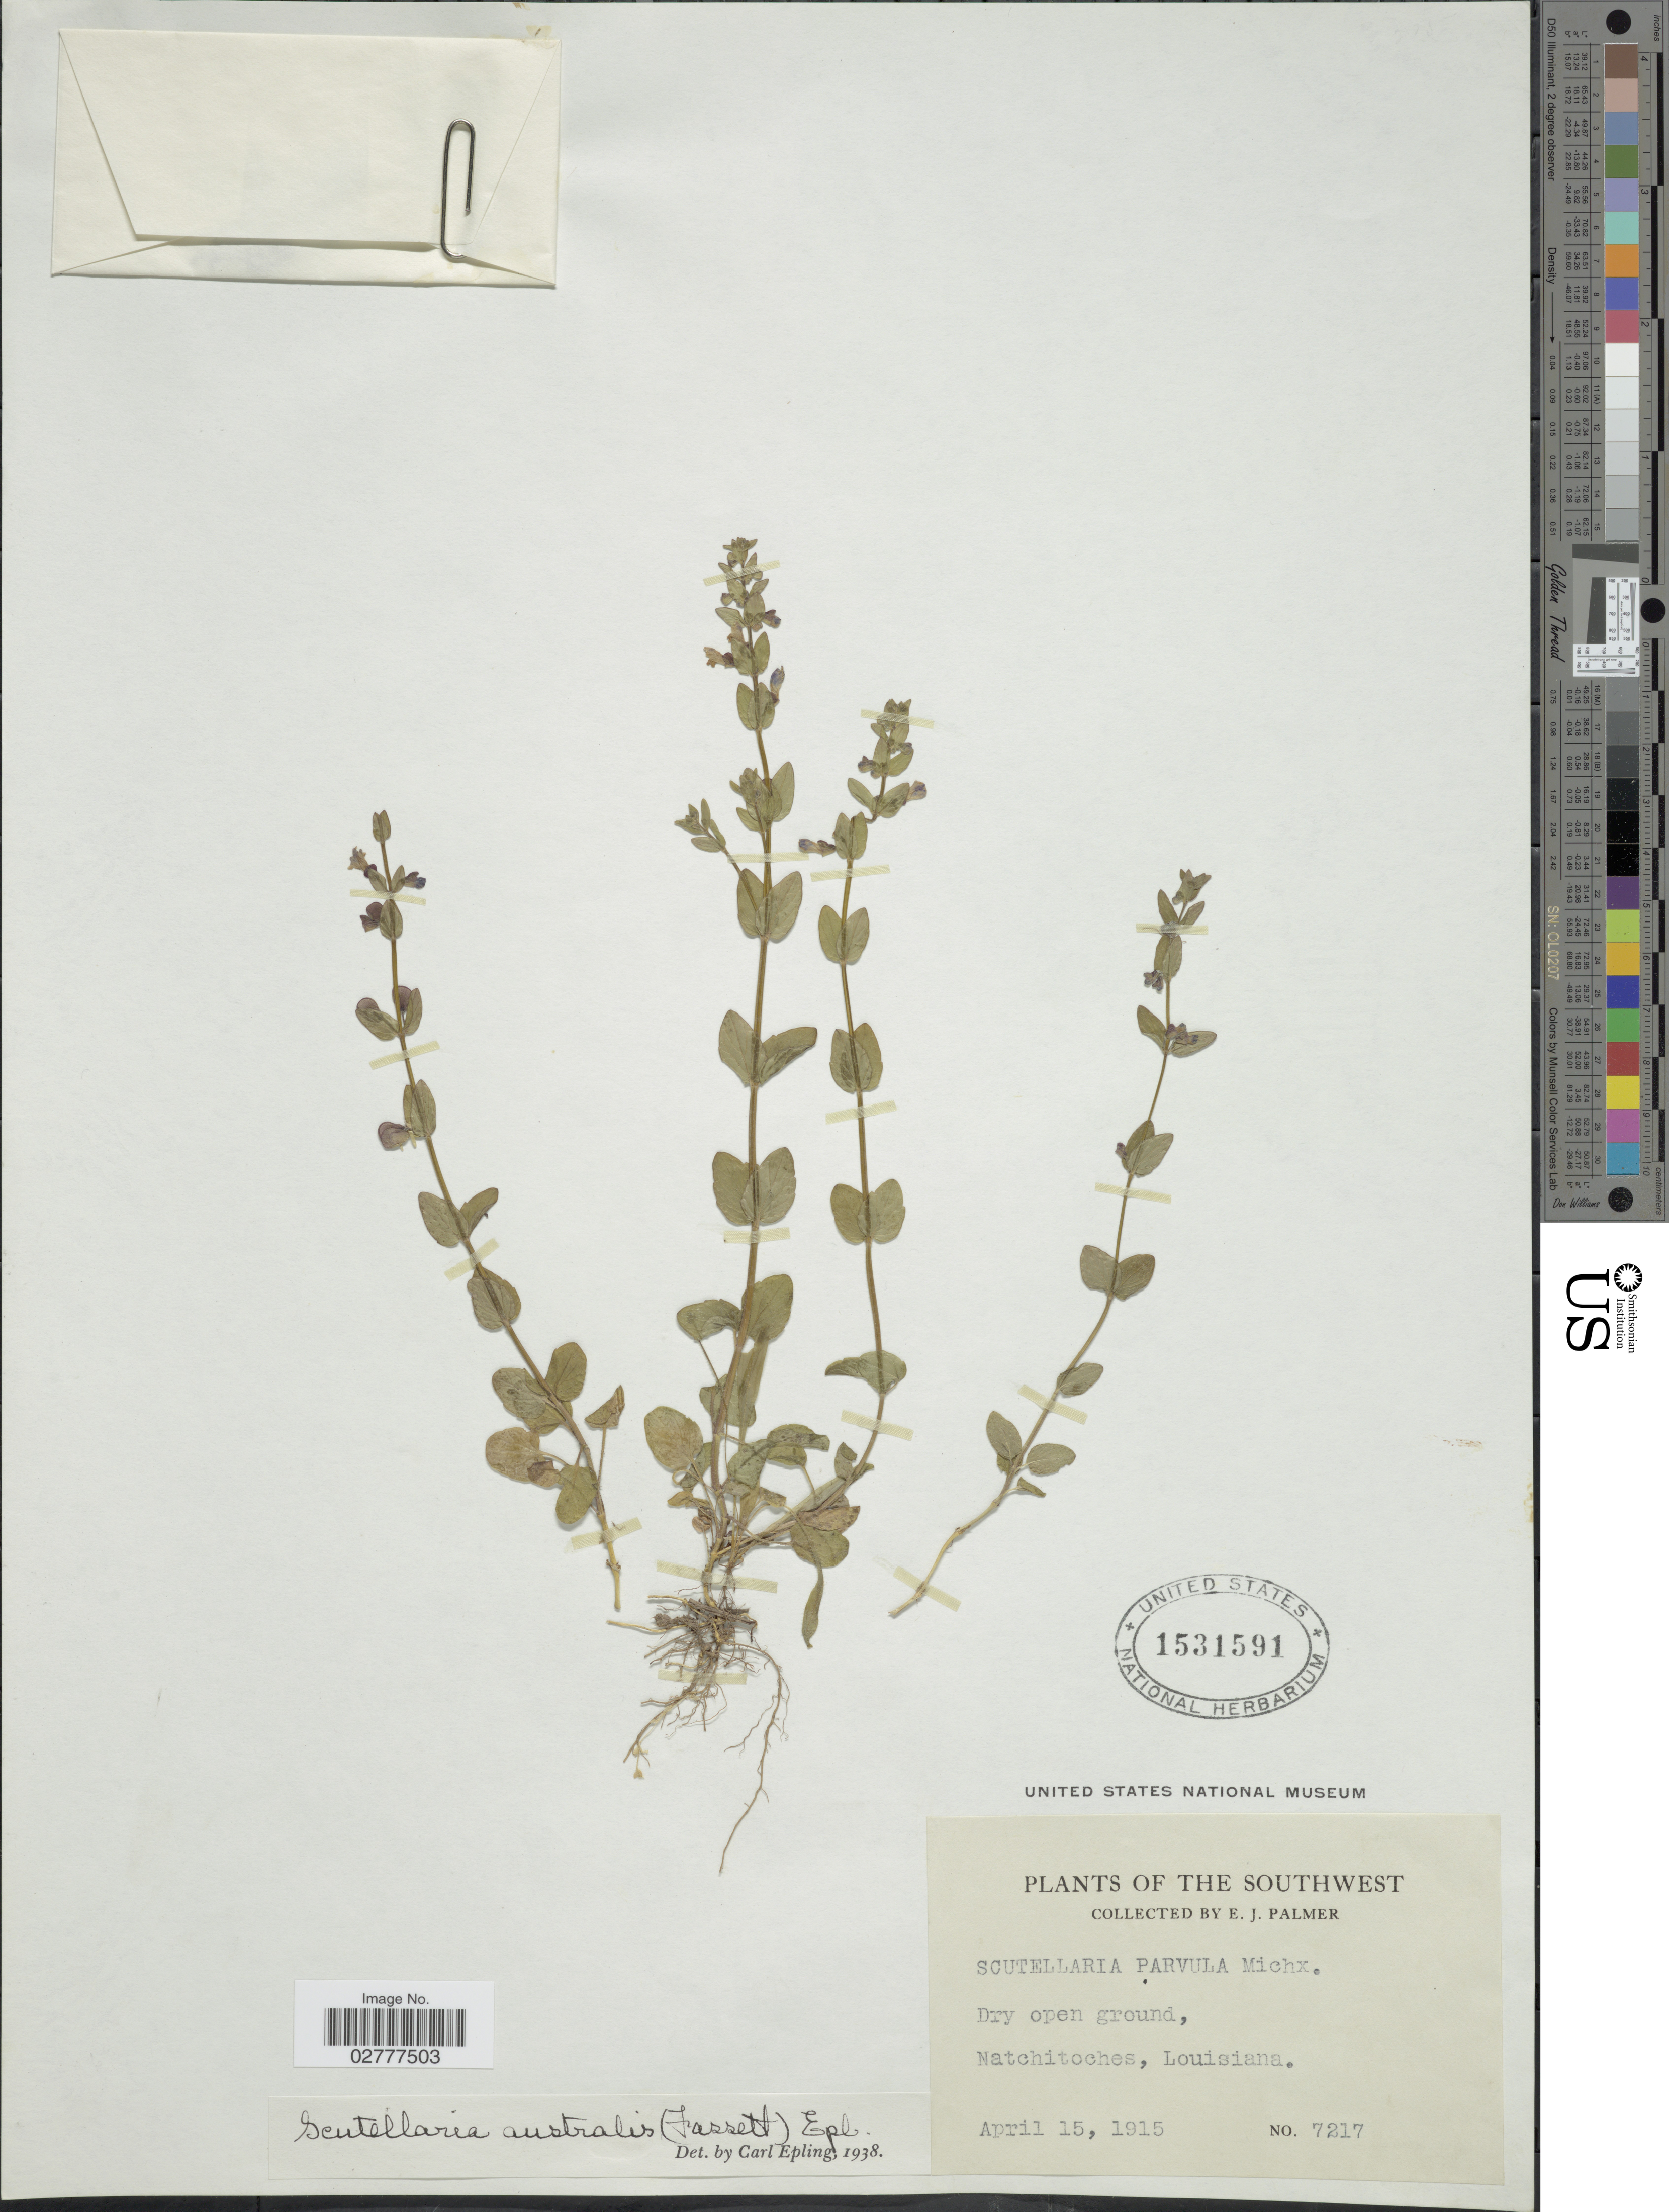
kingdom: Plantae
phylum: Tracheophyta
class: Magnoliopsida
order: Lamiales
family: Lamiaceae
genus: Scutellaria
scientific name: Scutellaria australis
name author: (Fassett) Epling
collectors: E. J. Palmer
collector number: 7217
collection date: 1915-04-15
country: United States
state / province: Louisiana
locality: The Southwest, Natchitoches.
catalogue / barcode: US 1531591